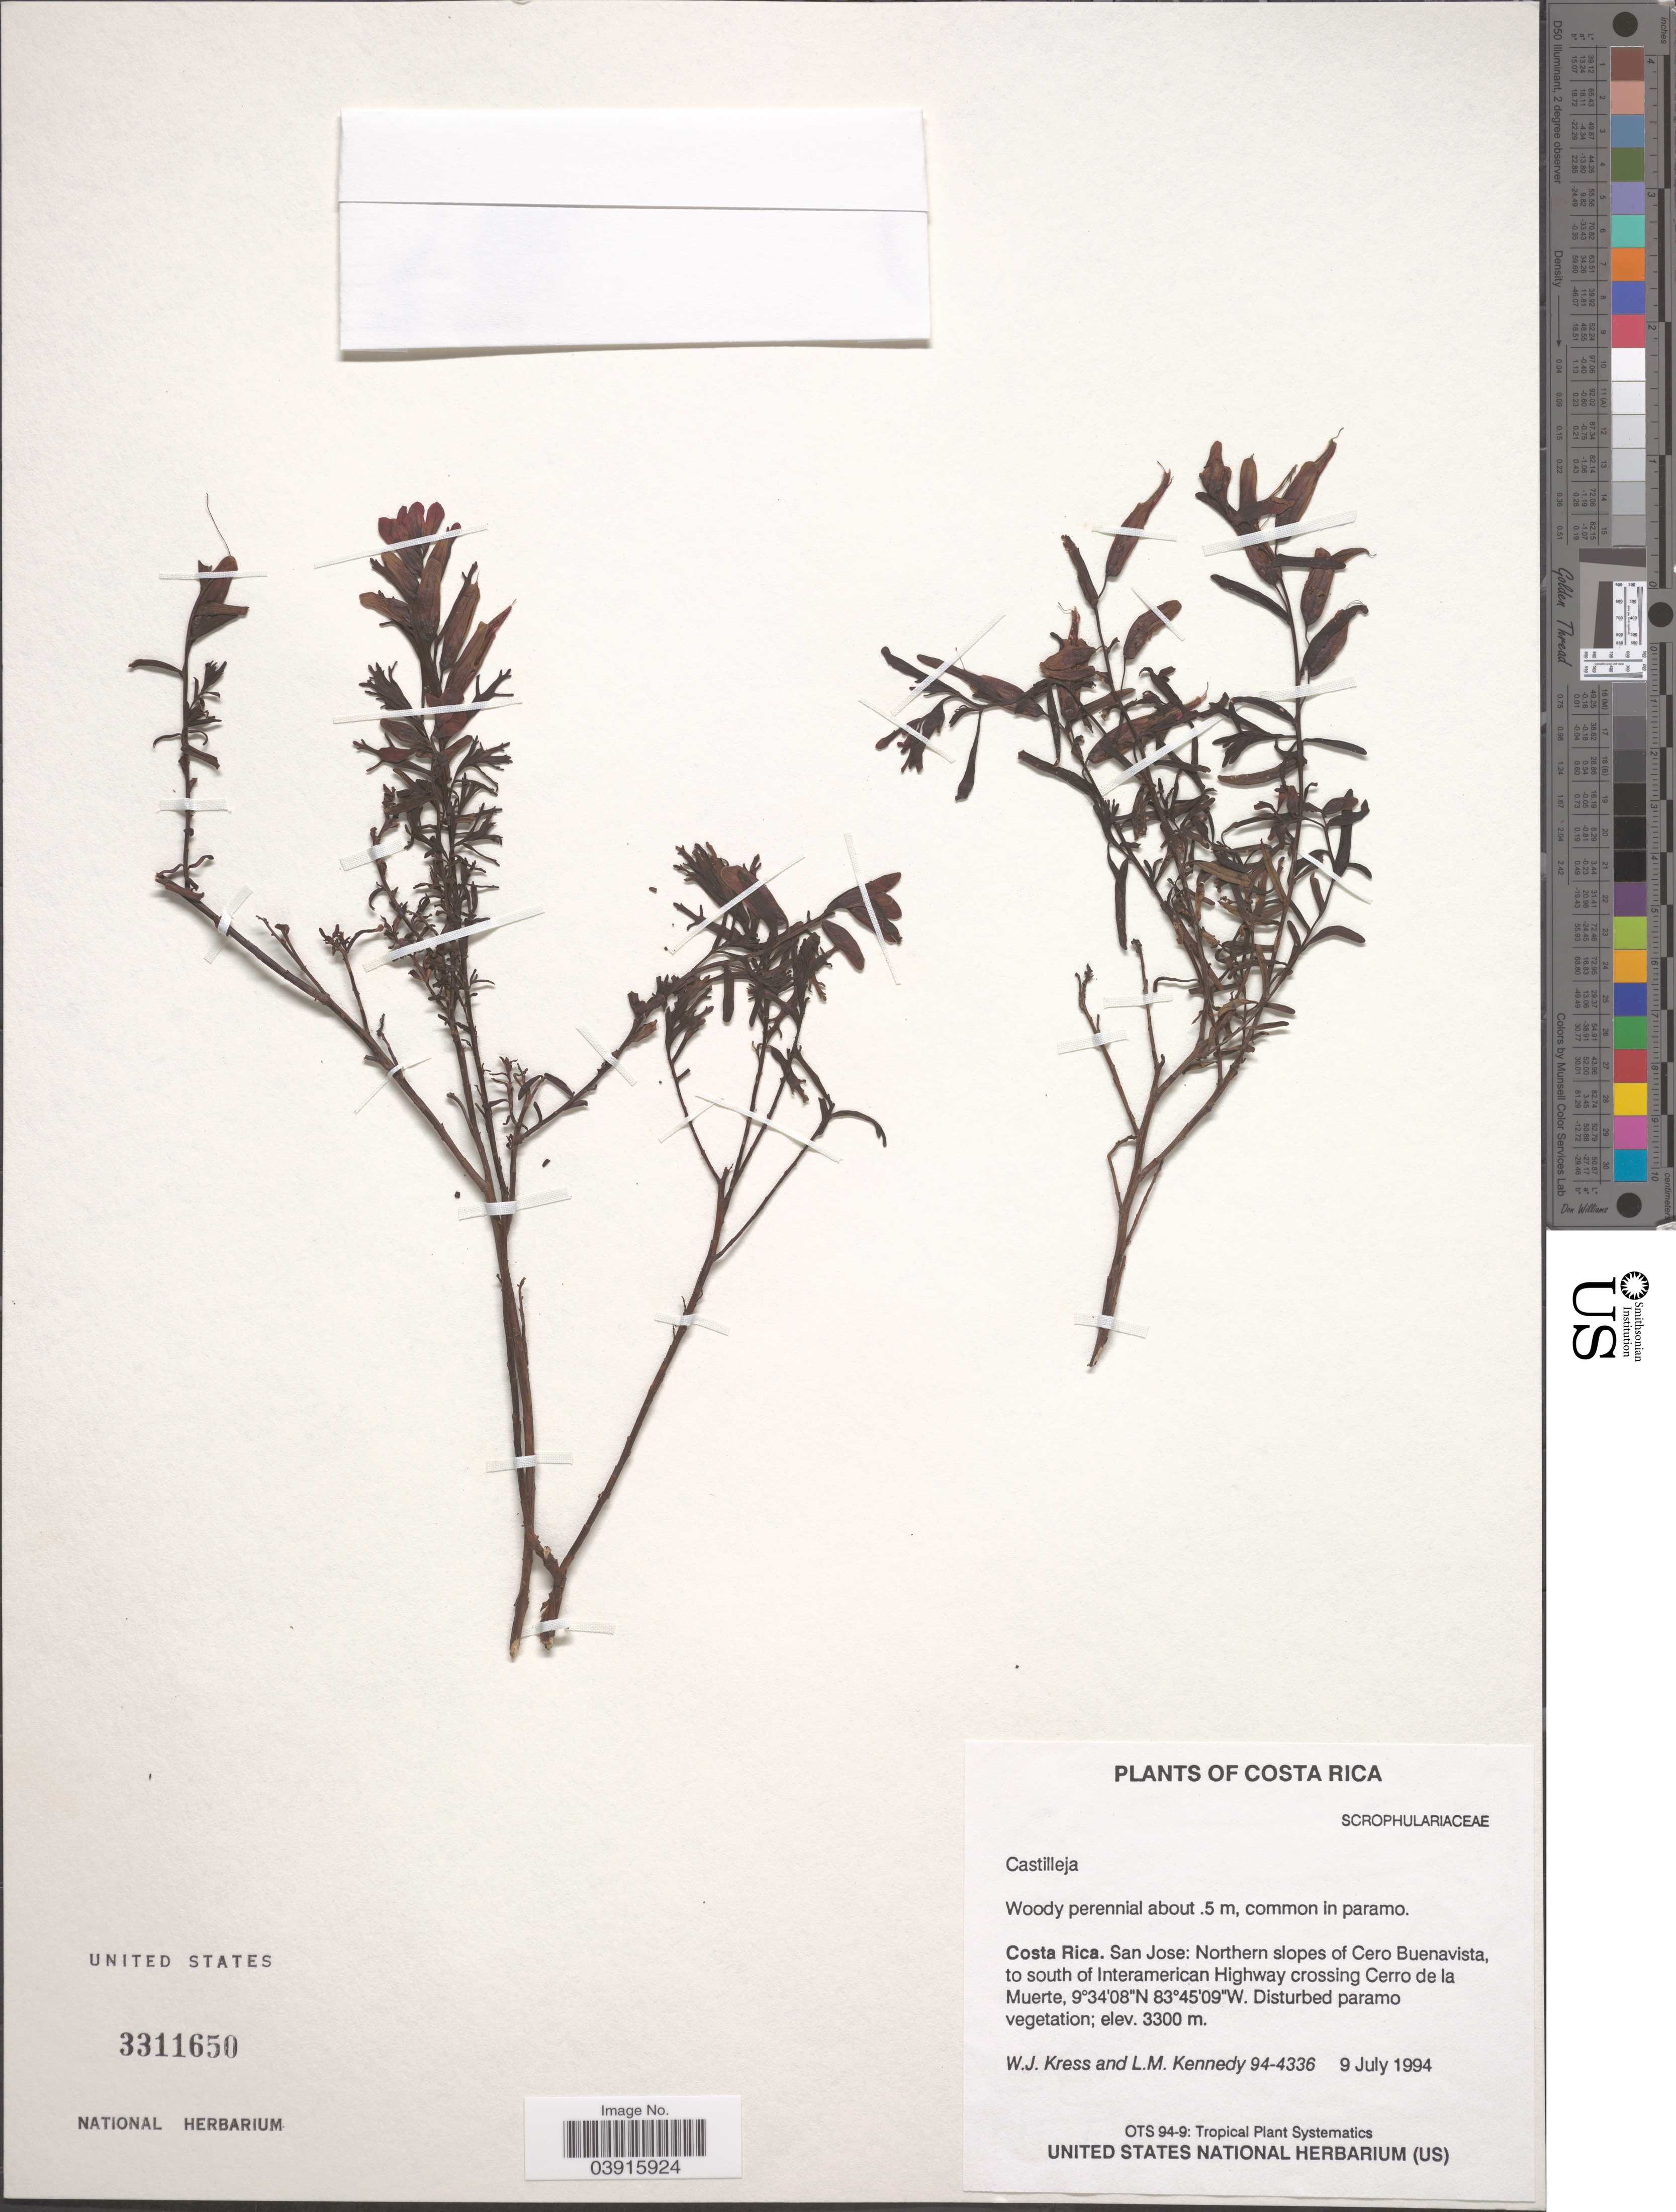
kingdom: Plantae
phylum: Tracheophyta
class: Magnoliopsida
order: Lamiales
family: Orobanchaceae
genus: Castilleja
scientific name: Castilleja sp.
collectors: W. J. Kress & L. M. Kennedy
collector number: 94-4336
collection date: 1994-07-09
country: Costa Rica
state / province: San José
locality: Northern slopes of Cerro Buenavista, to south of Interamerican Highway crossing Cerro de la Muerte.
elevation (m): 3300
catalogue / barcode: US 3311650